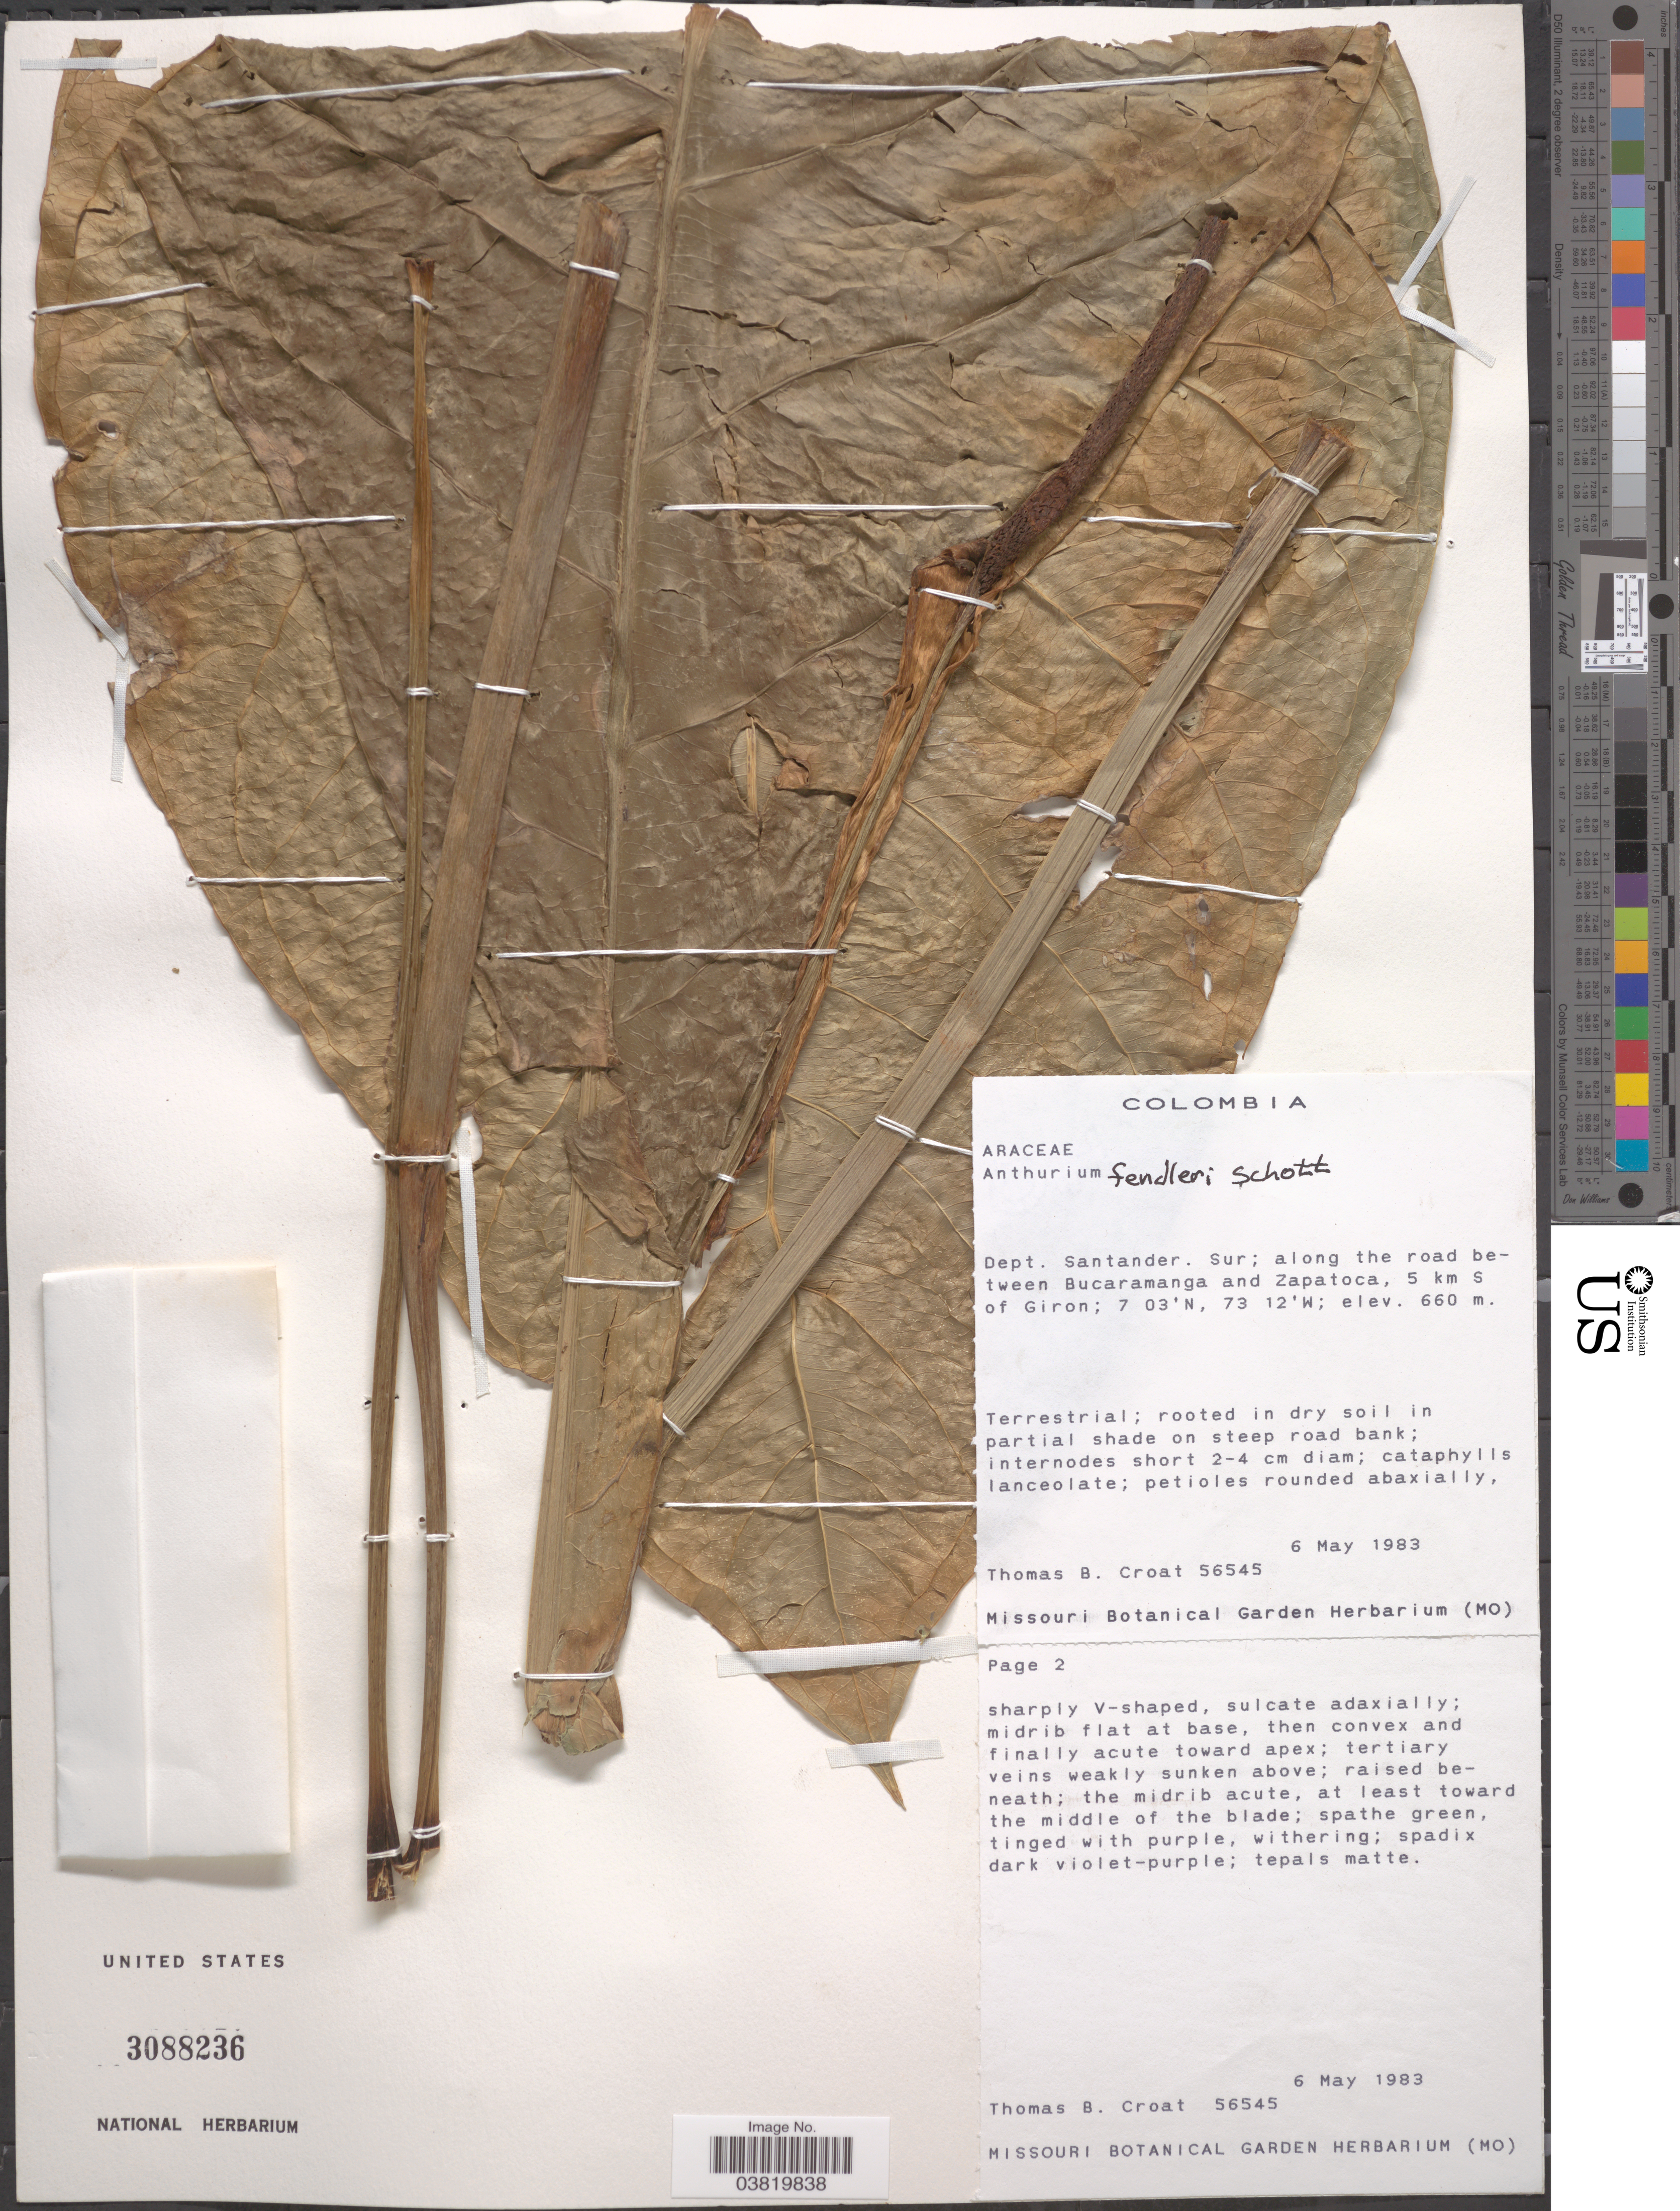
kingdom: Plantae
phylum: Tracheophyta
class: Liliopsida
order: Alismatales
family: Araceae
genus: Anthurium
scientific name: Anthurium fendleri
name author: Schott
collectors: T. B. Croat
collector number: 56545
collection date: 1983-05-06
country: Colombia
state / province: Santander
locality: Dept. Santander. Sur; along the road between Bucaramanga and Zapatoca, 5 km S of Giron.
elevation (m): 660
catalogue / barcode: US 3088236